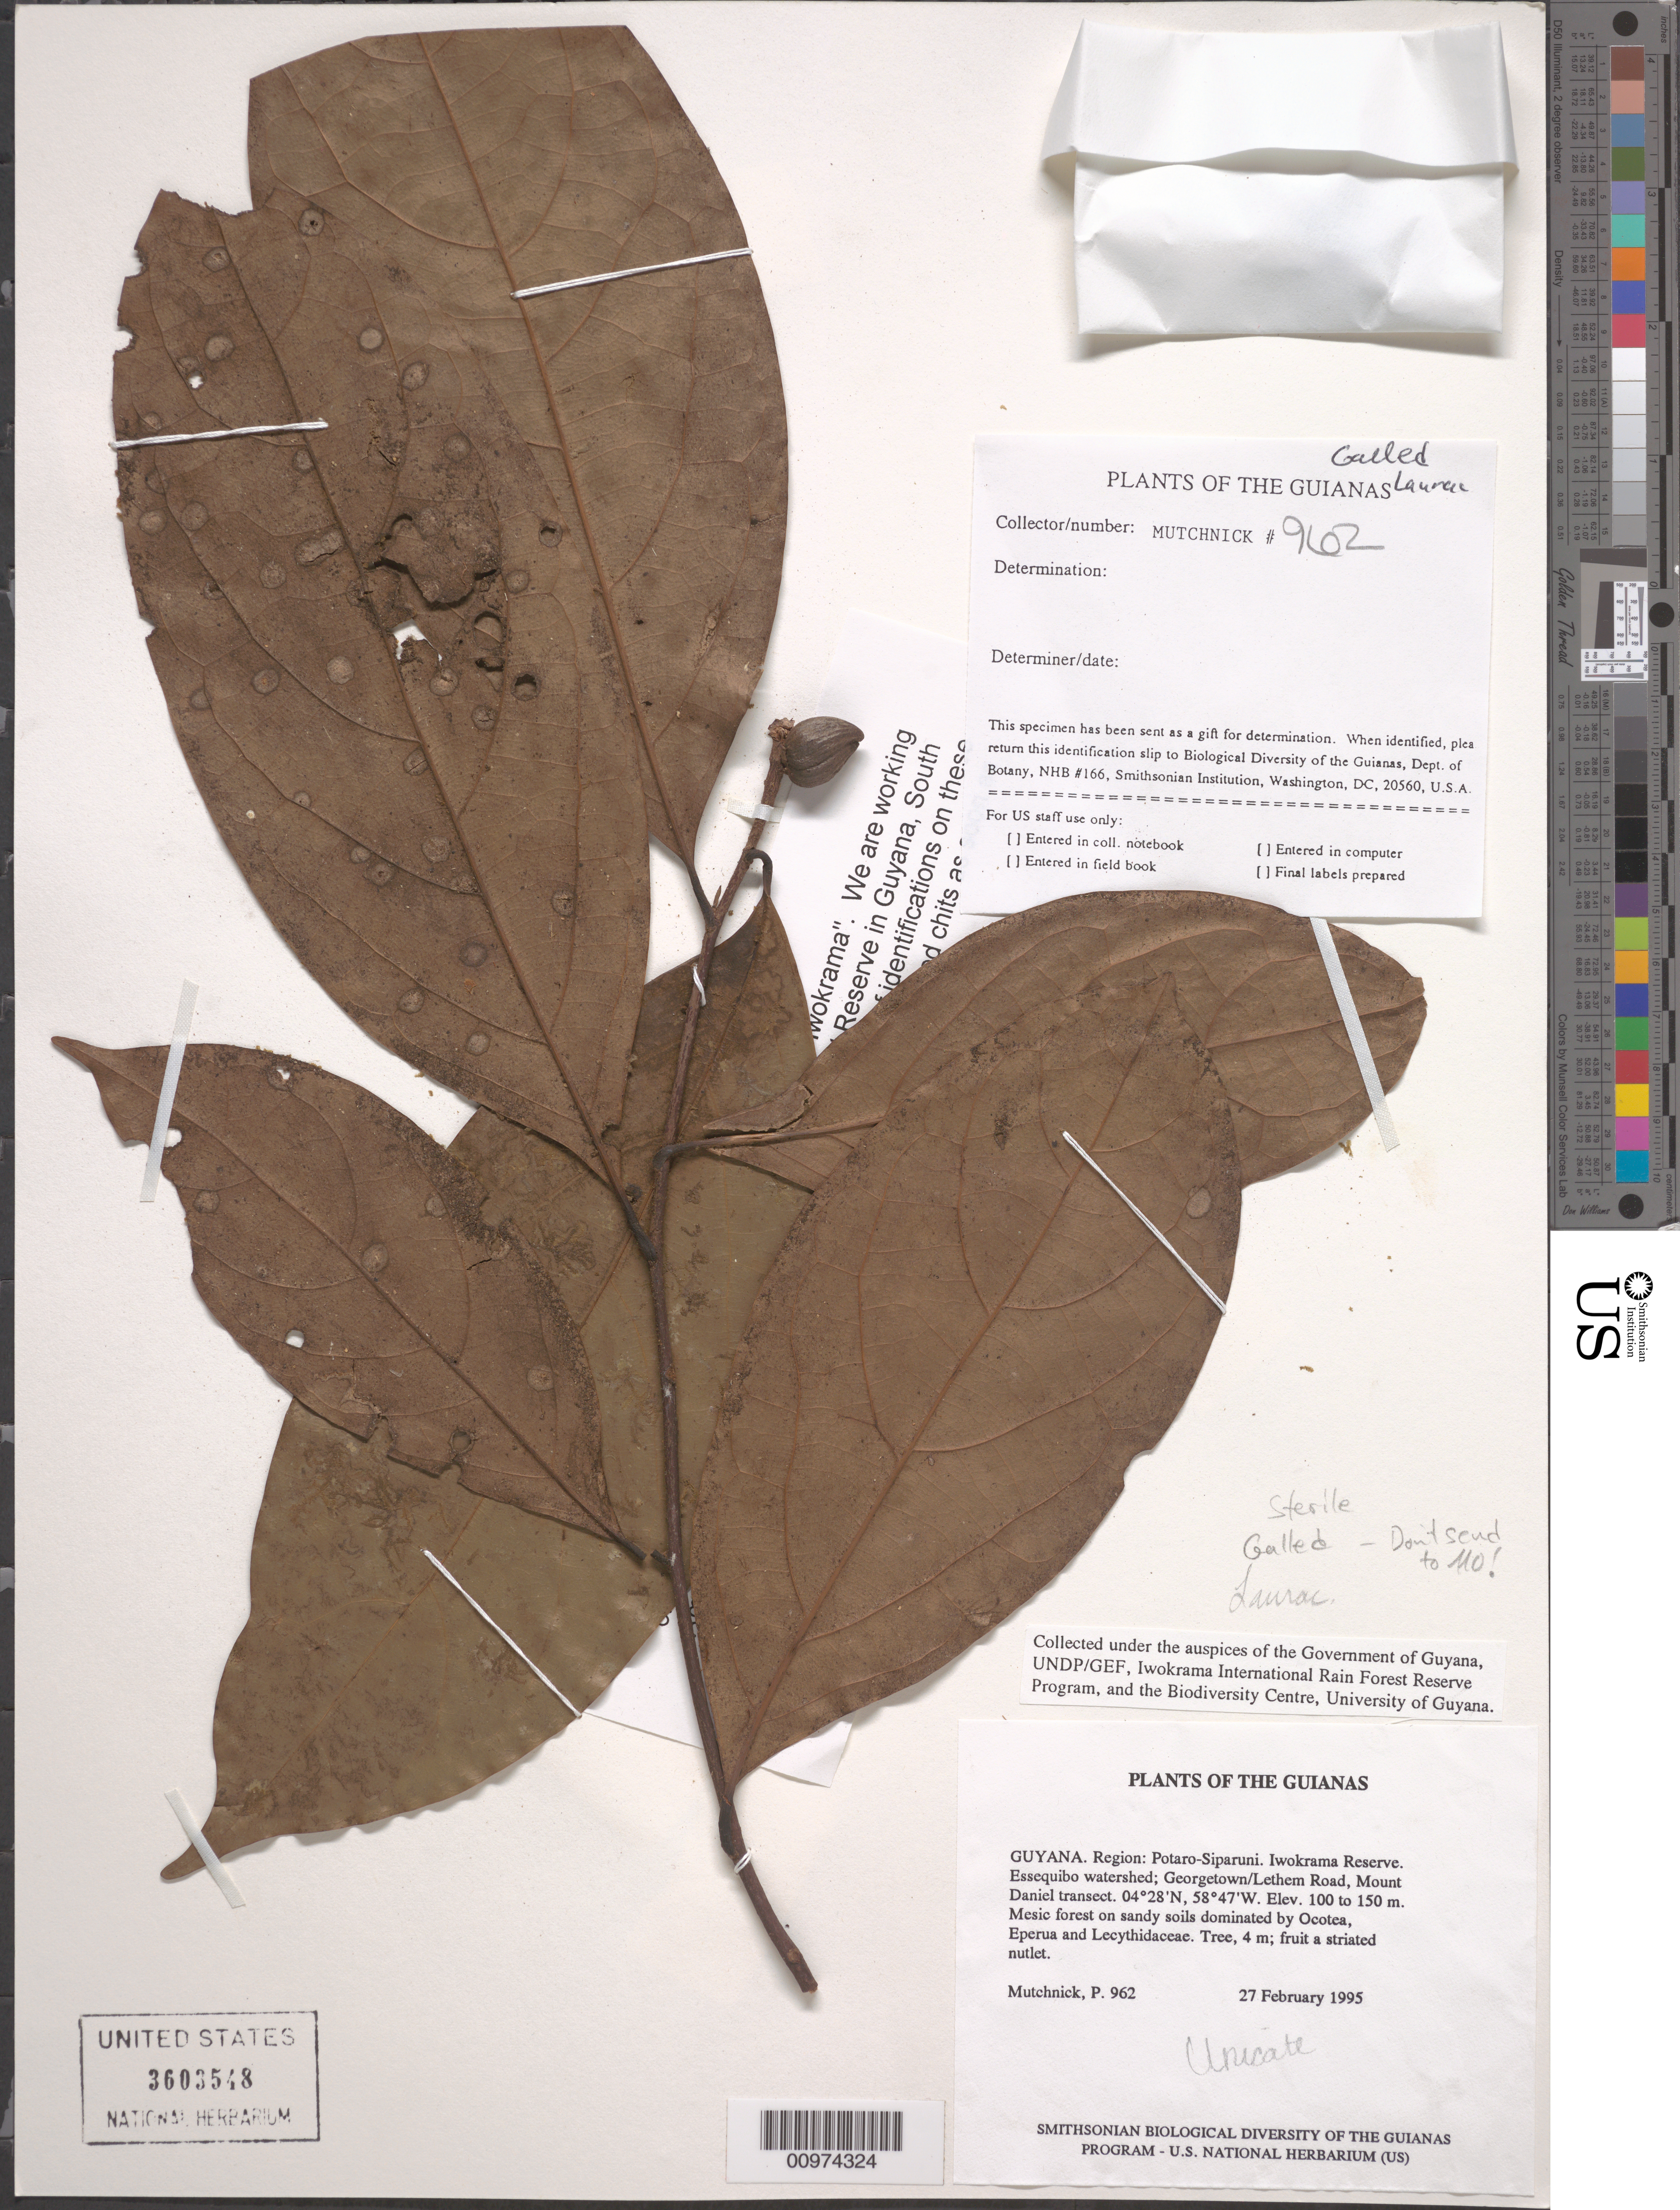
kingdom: Plantae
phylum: Tracheophyta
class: Magnoliopsida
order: Laurales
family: Lauraceae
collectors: P. Mutchnick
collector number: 962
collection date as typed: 27 February 1995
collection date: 1995-02-27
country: Guyana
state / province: Potaro-Siparuni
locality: Iwokrama Reserve. Essequibo watershed; Georgetown/Lethem Road, Mount Daniel transect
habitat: Mesic forest on sandy soils dominated by Ocotea, Eperua and Lecythidaceae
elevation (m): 100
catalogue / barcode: US 3603548